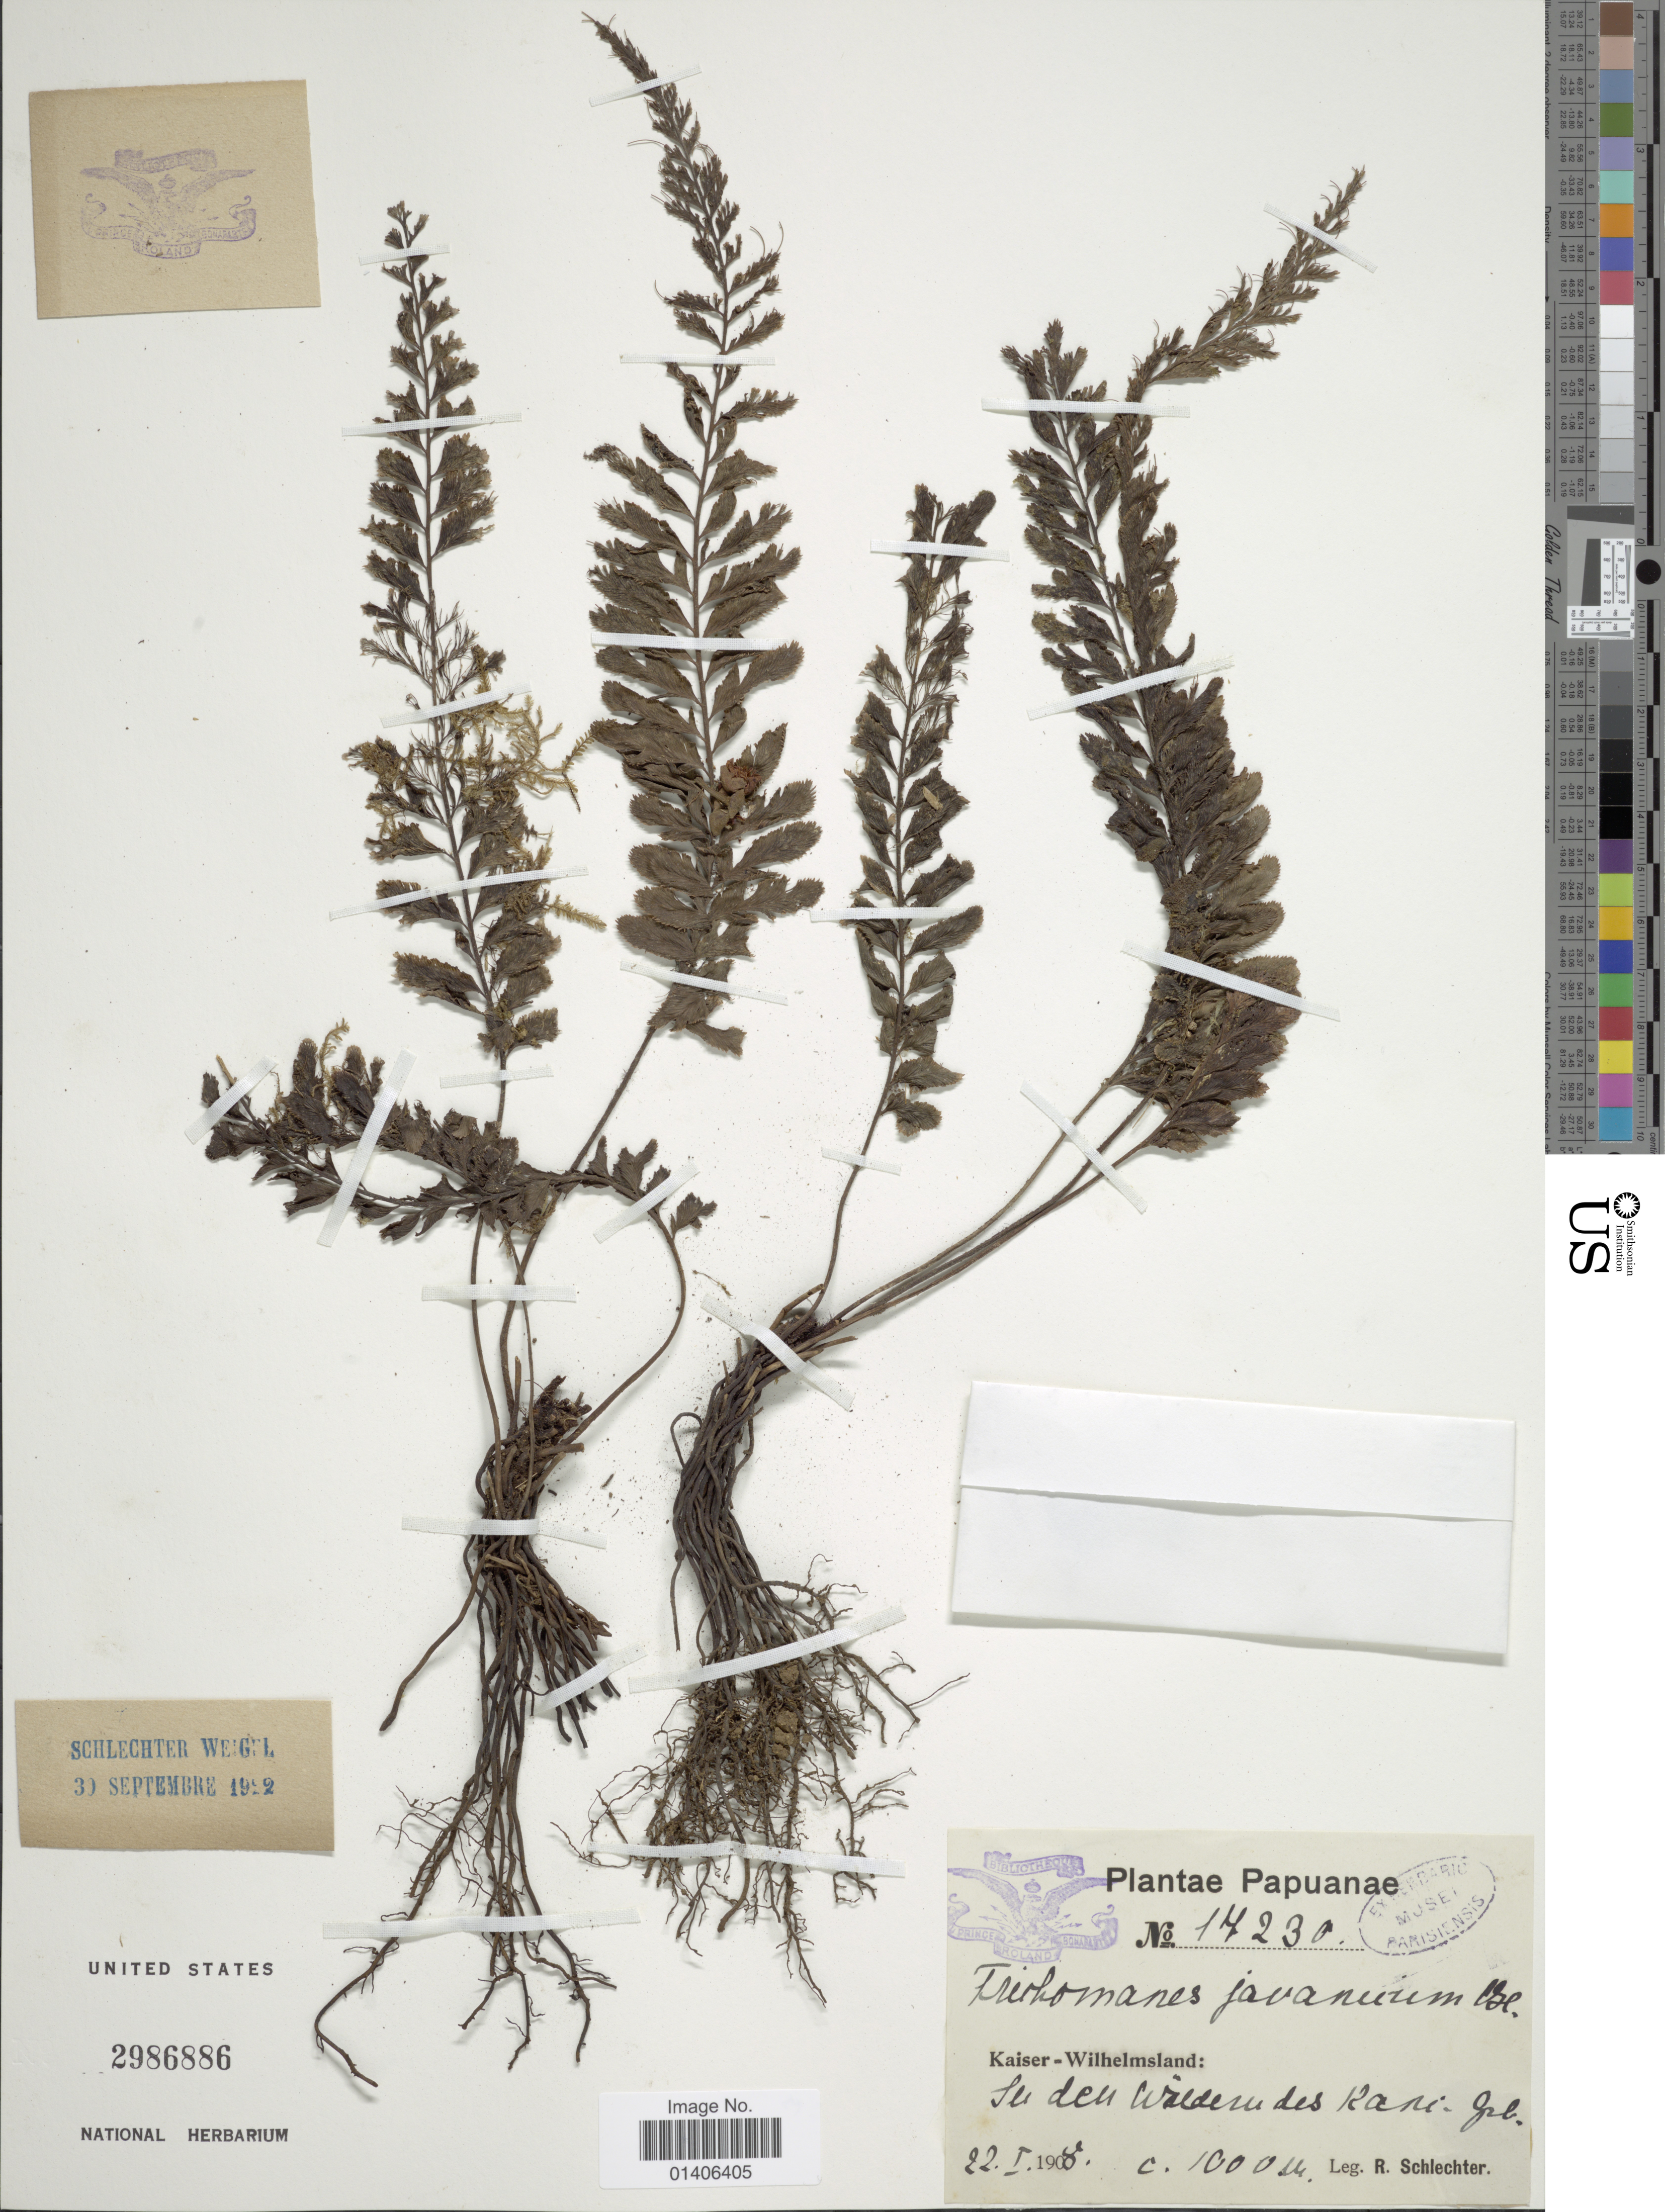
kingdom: Plantae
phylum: Tracheophyta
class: Polypodiopsida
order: Hymenophyllales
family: Hymenophyllaceae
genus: Cephalomanes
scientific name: Cephalomanes javanicum var. javanicum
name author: C. Presl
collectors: F. R. R. Schlechter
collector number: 14230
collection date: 1908-01-22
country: Papua New Guinea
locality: Kaiser-Wilhelmsland; In den wäldern des Rani- zrb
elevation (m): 1000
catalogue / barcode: US 2986886